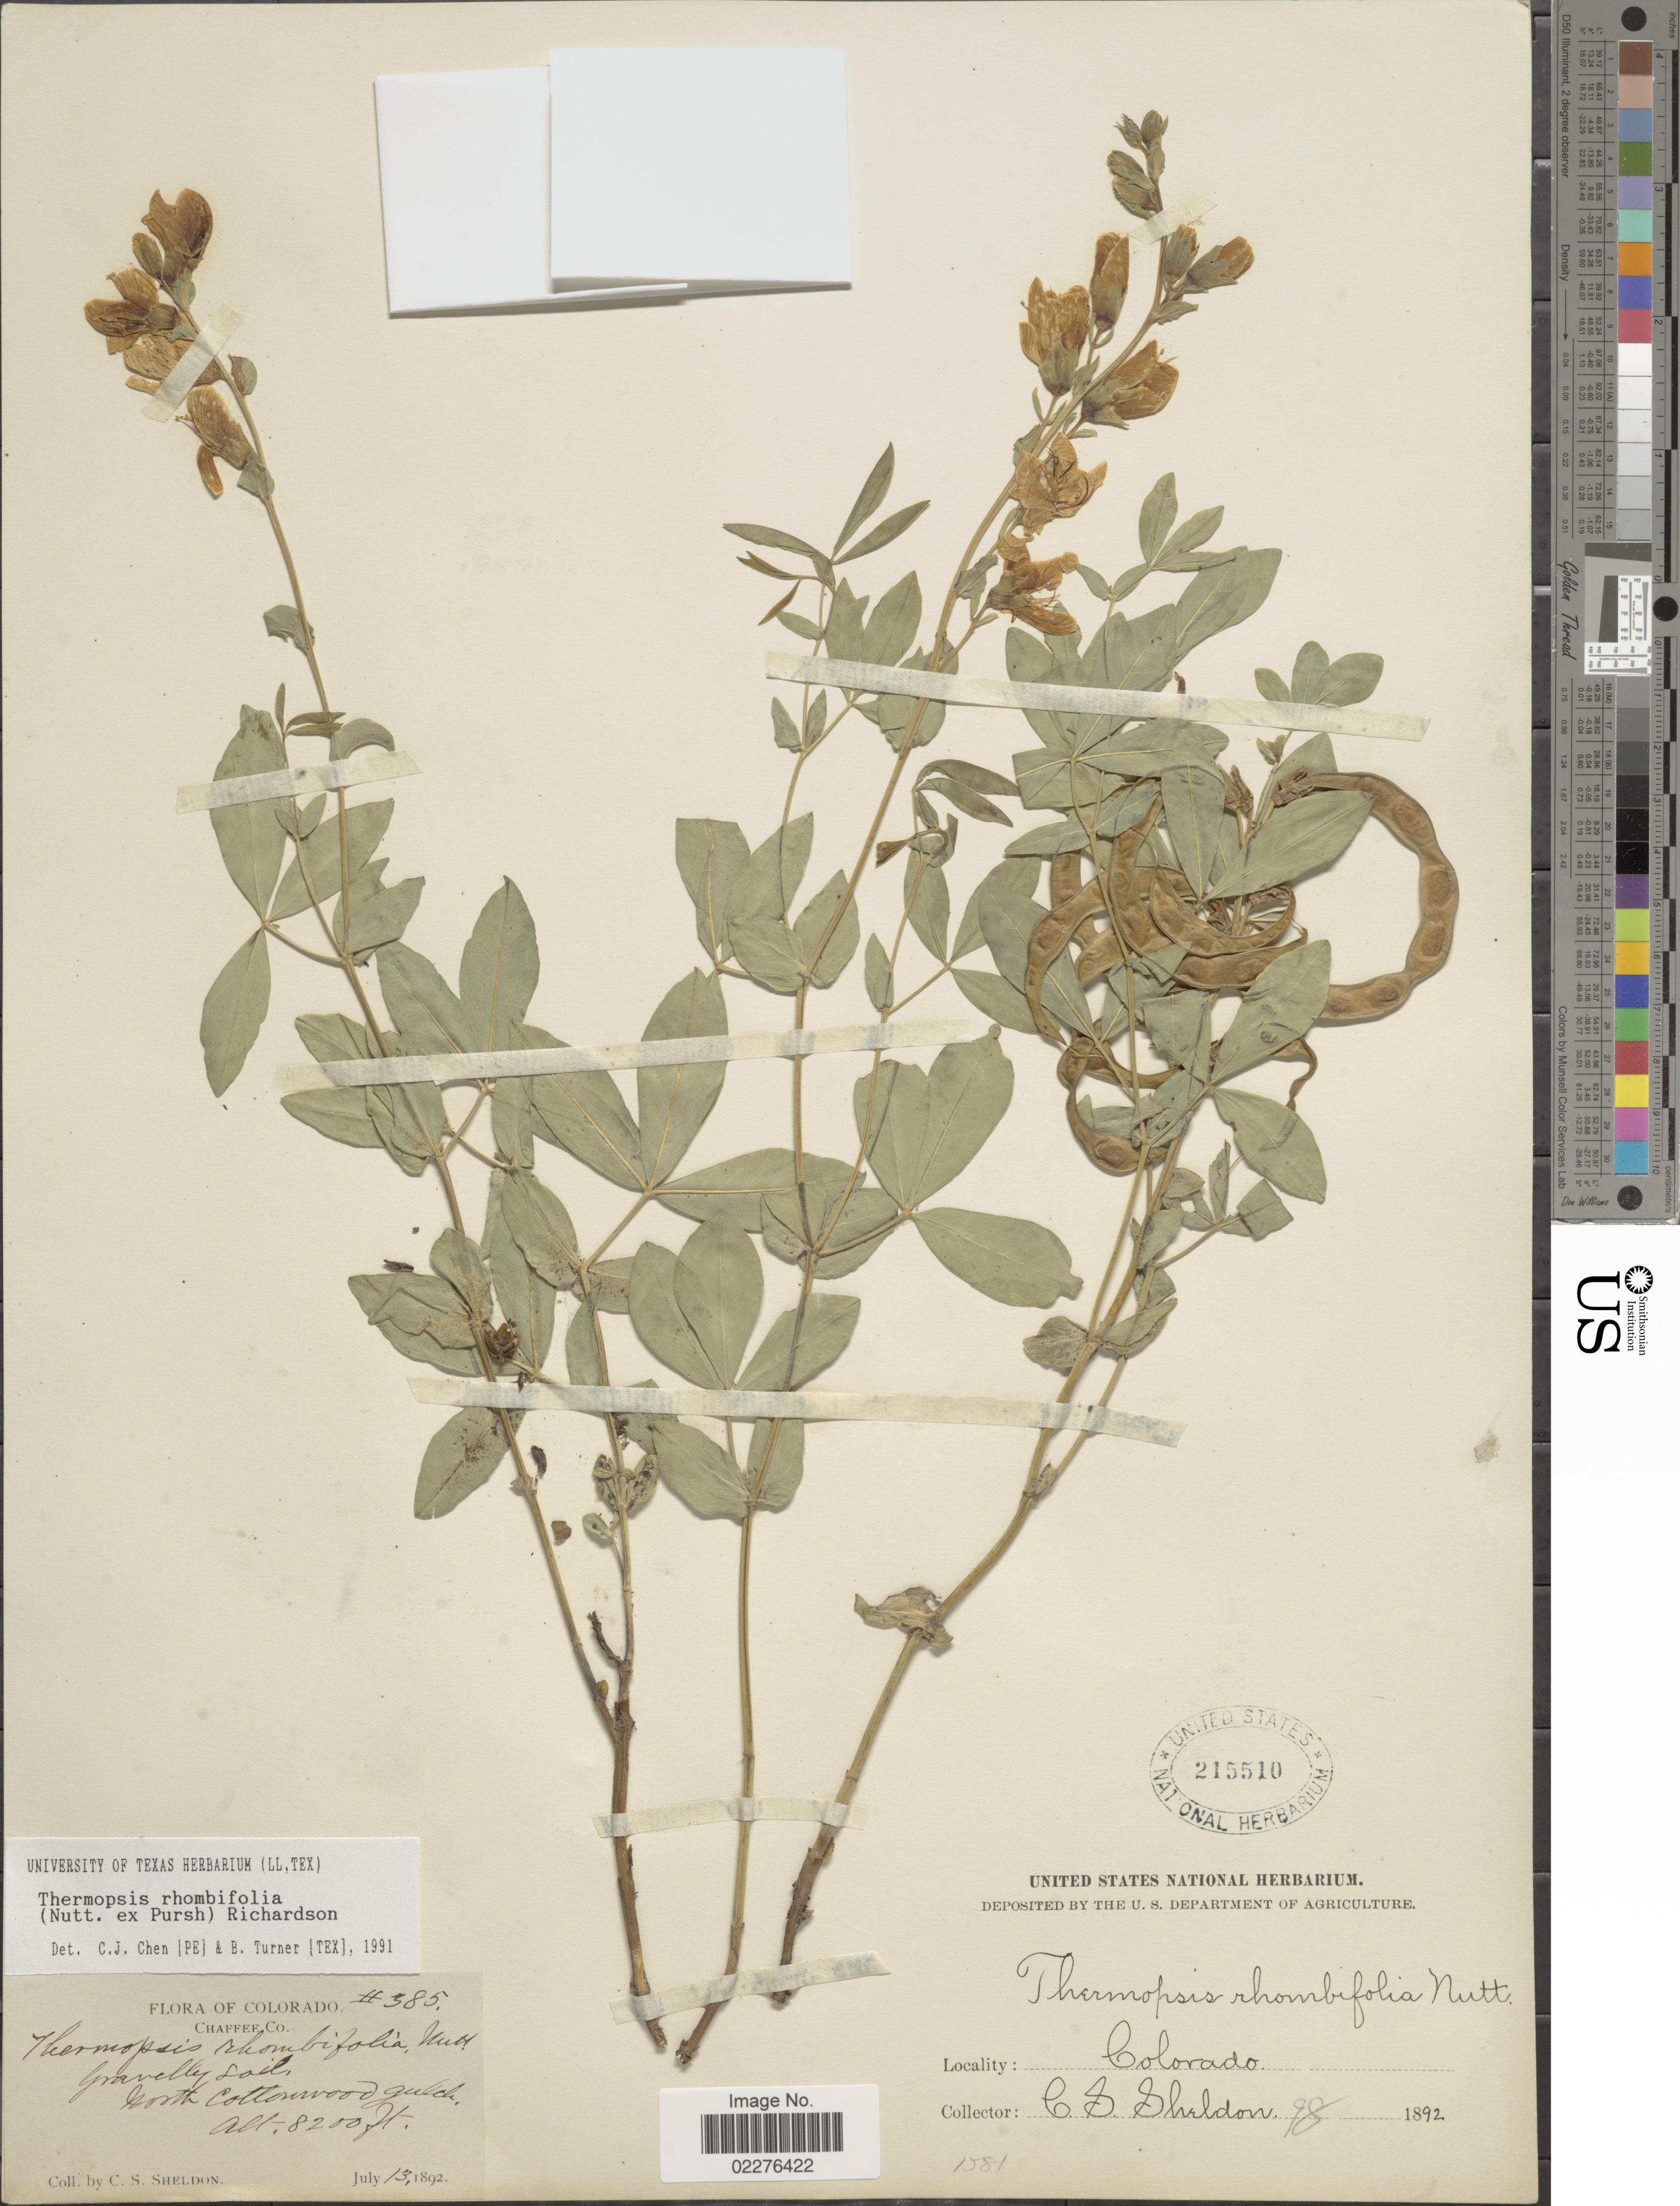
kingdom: Plantae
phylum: Tracheophyta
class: Magnoliopsida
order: Fabales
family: Fabaceae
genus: Thermopsis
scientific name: Thermopsis rhombifolia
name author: Richardson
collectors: C. S. Sheldon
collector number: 385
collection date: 1892-07-13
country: United States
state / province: Colorado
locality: Chafee Co, Gravelly soil, North Cottonwood gulch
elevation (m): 2499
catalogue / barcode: US 215510